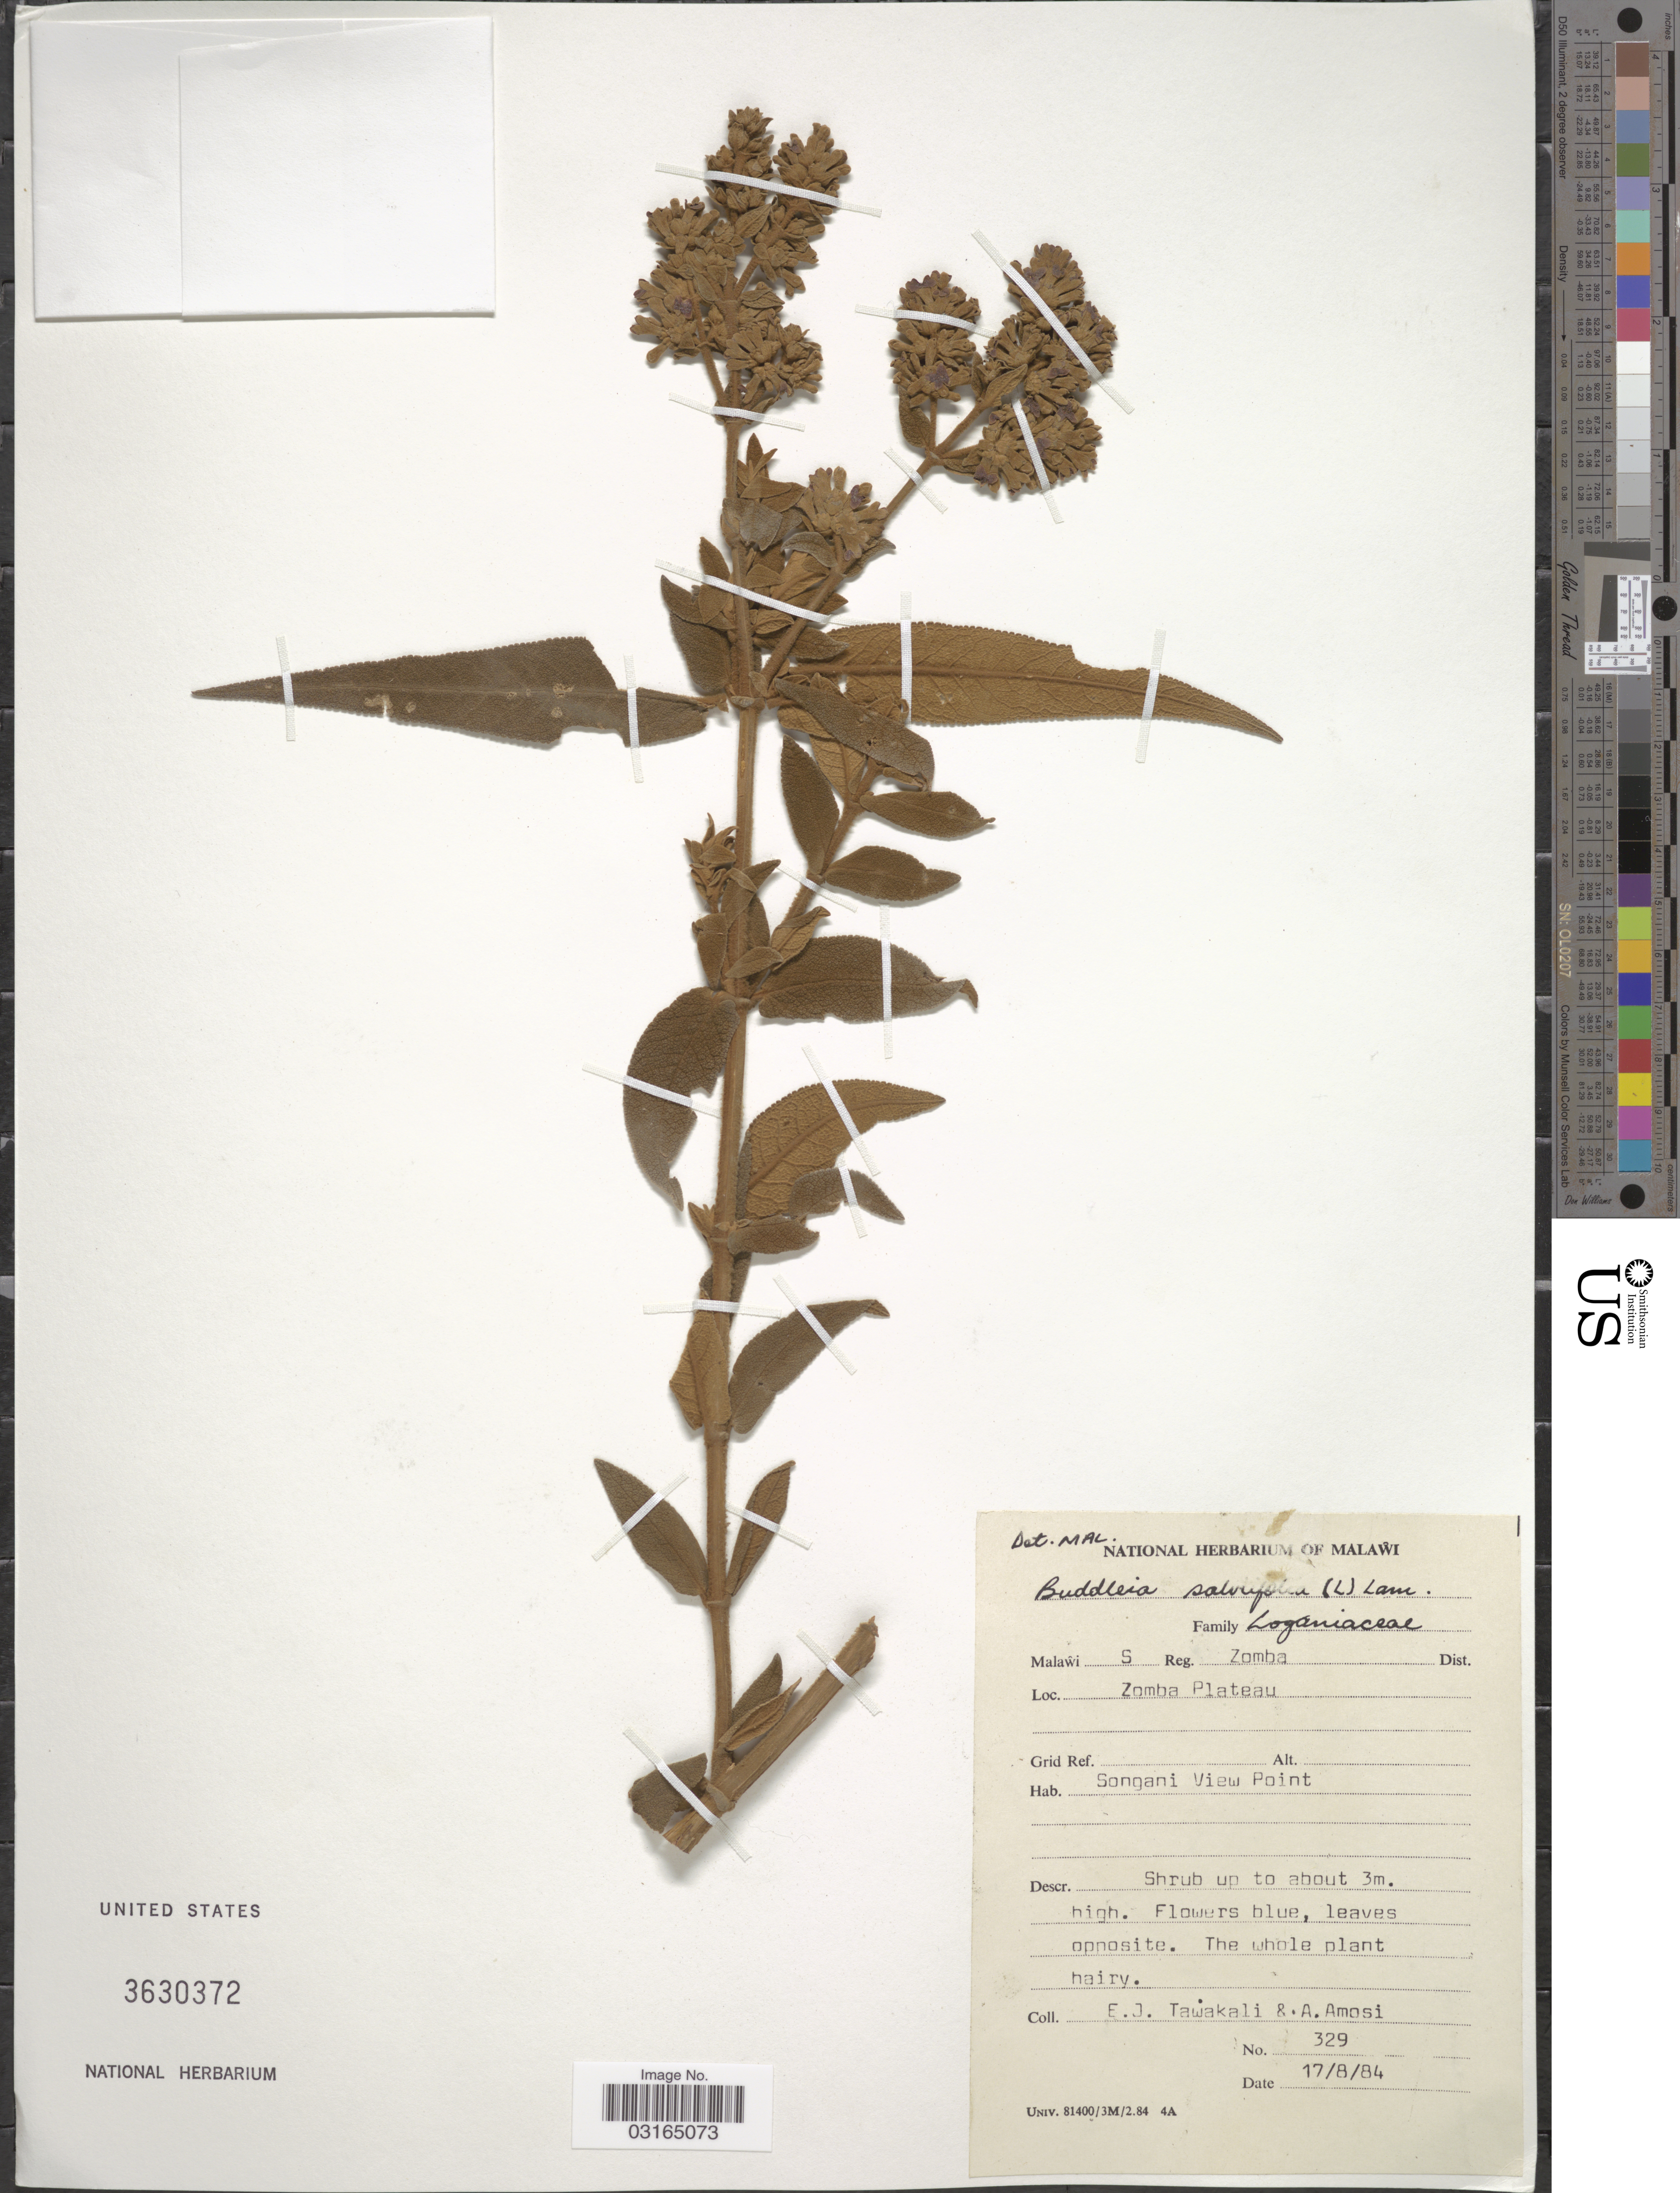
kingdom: Plantae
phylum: Tracheophyta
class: Magnoliopsida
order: Lamiales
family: Scrophulariaceae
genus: Buddleja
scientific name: Buddleja salviifolia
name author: (L.) Lam.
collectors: E. Tawakali & A. Amosi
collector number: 329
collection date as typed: Transcribed d/m/y: 17/8/84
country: Malawi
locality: S Reg. Zomba Dist. Zomba Plateau. Songani View Point.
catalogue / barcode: US 3630372